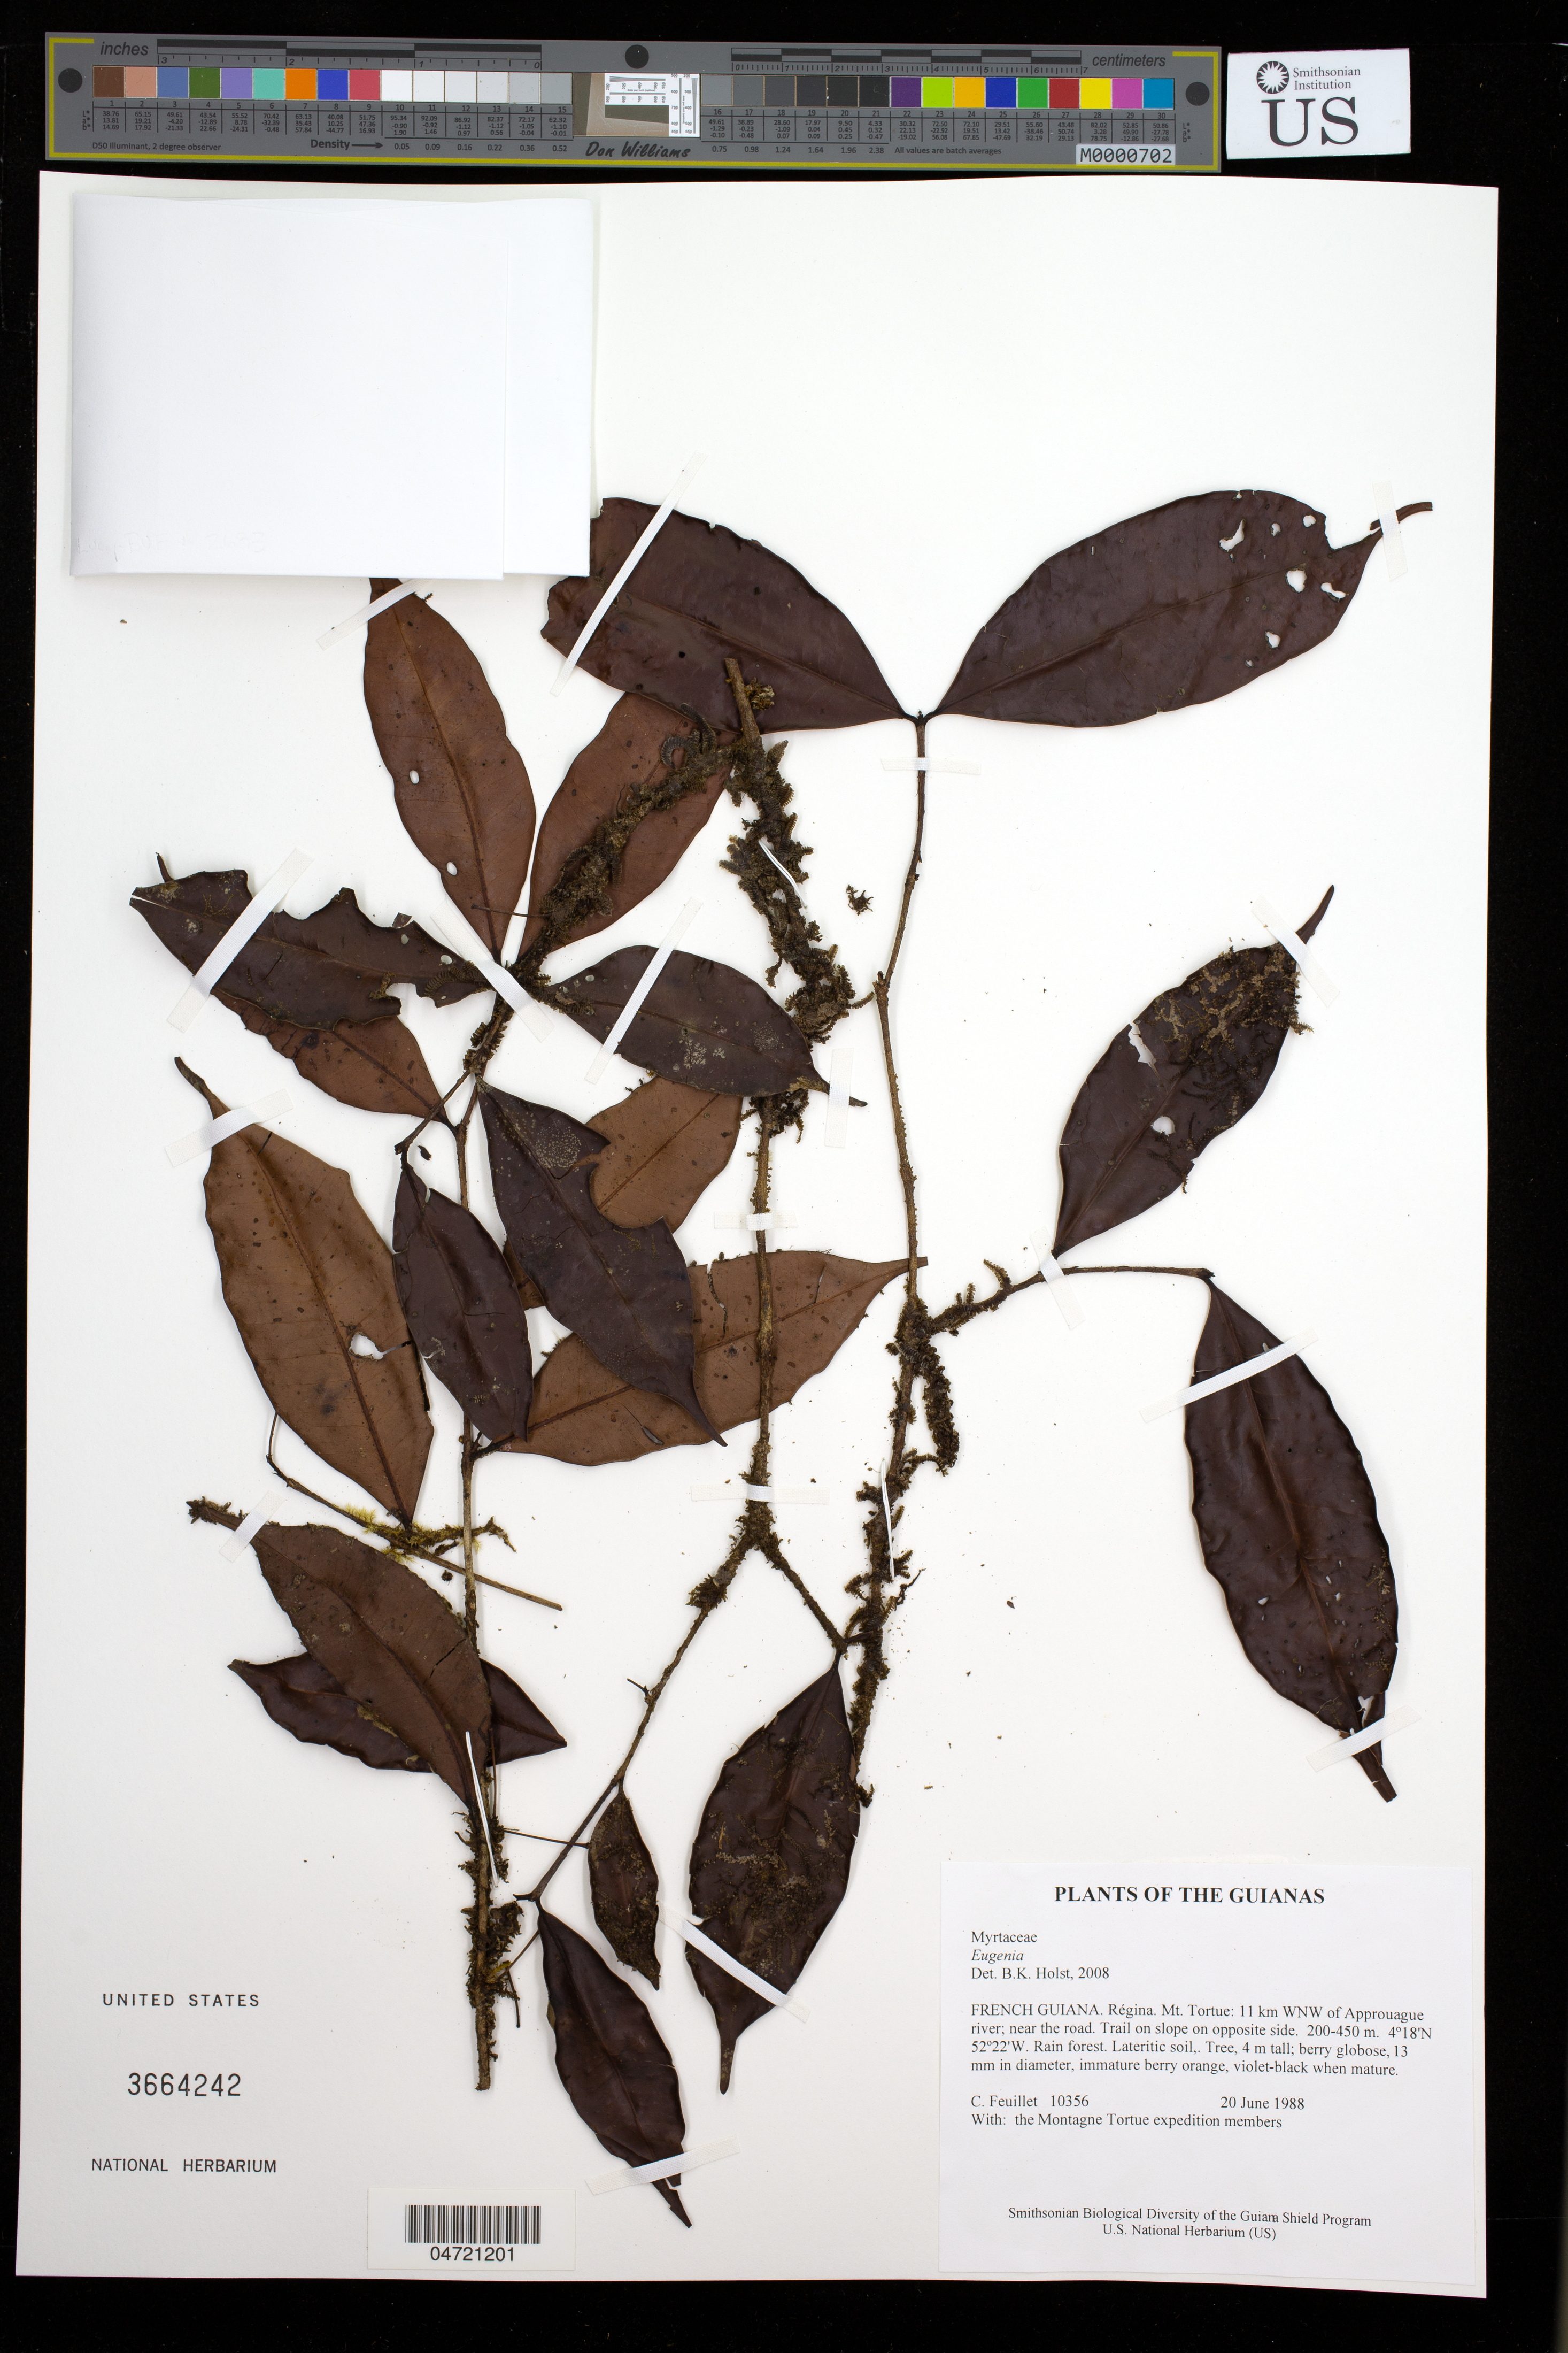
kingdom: Plantae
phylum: Tracheophyta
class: Magnoliopsida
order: Myrtales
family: Myrtaceae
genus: Eugenia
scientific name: Eugenia sp.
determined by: Holst, Bruce K.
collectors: C. Feuillet & Montagne Torte Exped. members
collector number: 10356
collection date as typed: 20 June 1988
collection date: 1988-06-20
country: French Guiana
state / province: Cayenne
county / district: Regina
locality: Mt. Tortue: 11 km WNW of Approuague river; near the road. Trail on slope on opposite side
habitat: Rain forest. Lateritic soil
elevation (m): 200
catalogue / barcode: US 3664242